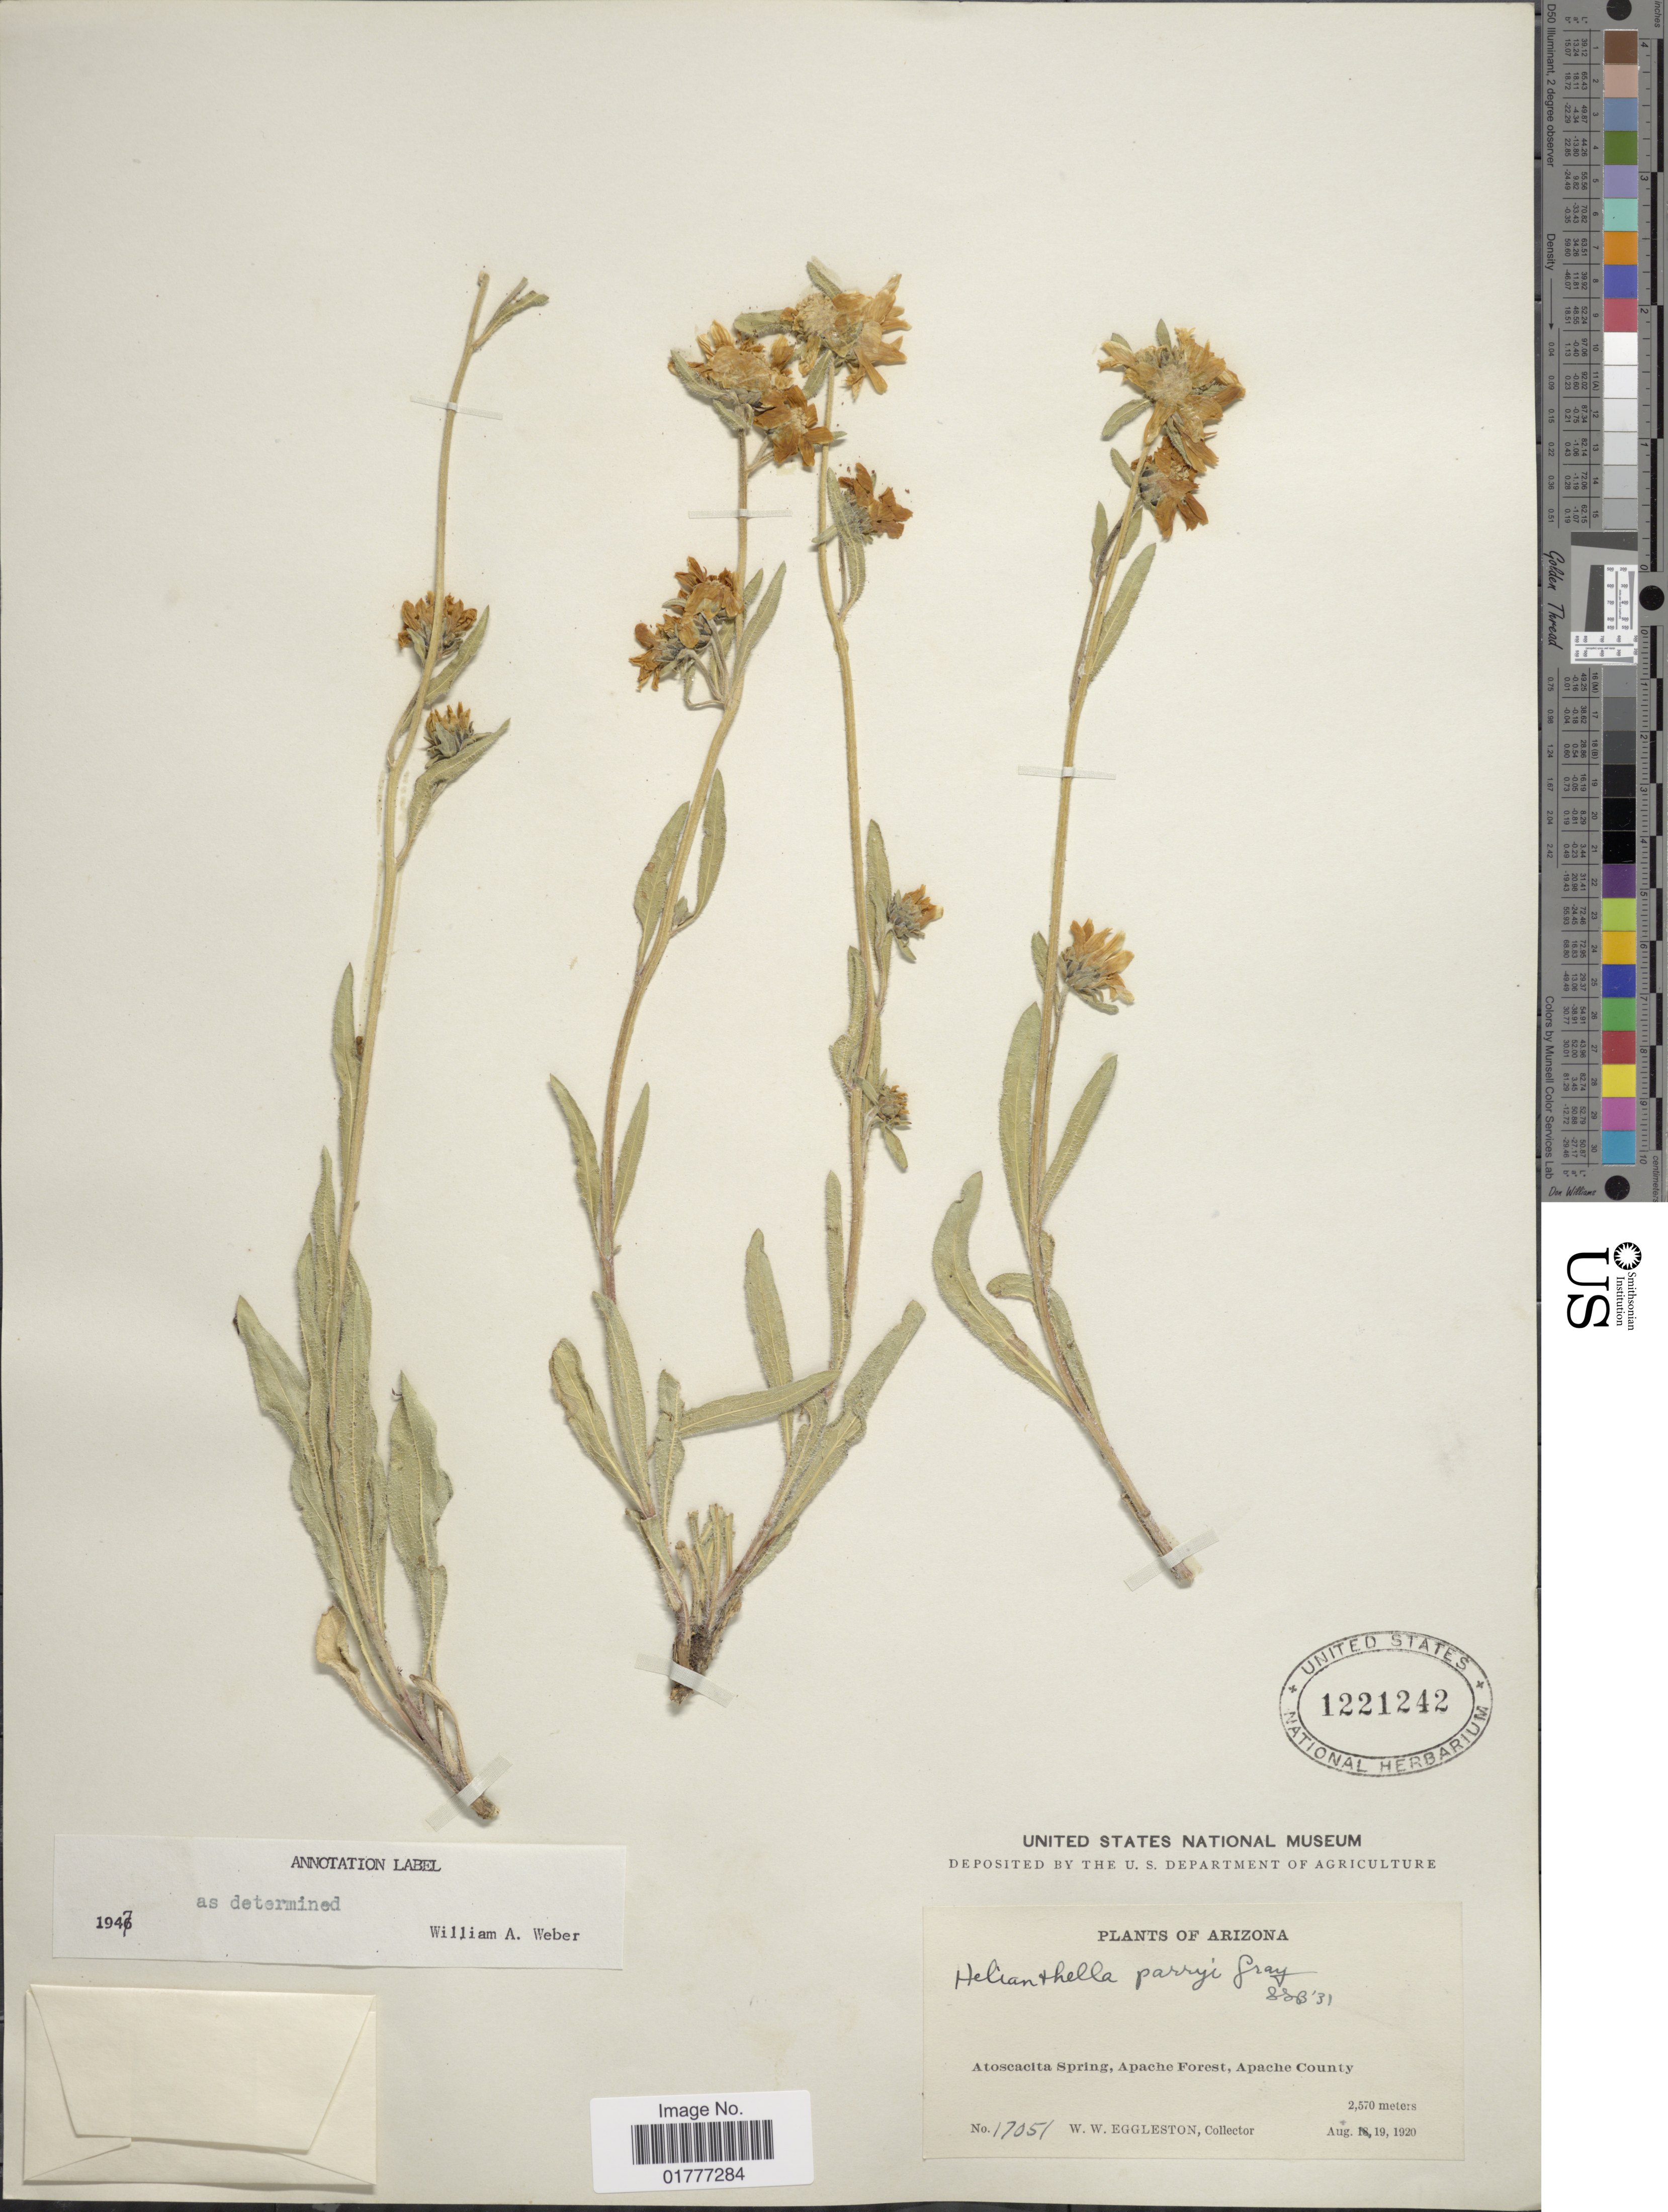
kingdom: Plantae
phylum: Tracheophyta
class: Magnoliopsida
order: Asterales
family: Asteraceae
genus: Helianthella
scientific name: Helianthella parryi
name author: A. Gray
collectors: W. W. Eggleston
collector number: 17051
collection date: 1920-08-19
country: United States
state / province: Arizona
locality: Atoscacita Spring, Apache Forest, Apache County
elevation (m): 2570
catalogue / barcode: US 1221242